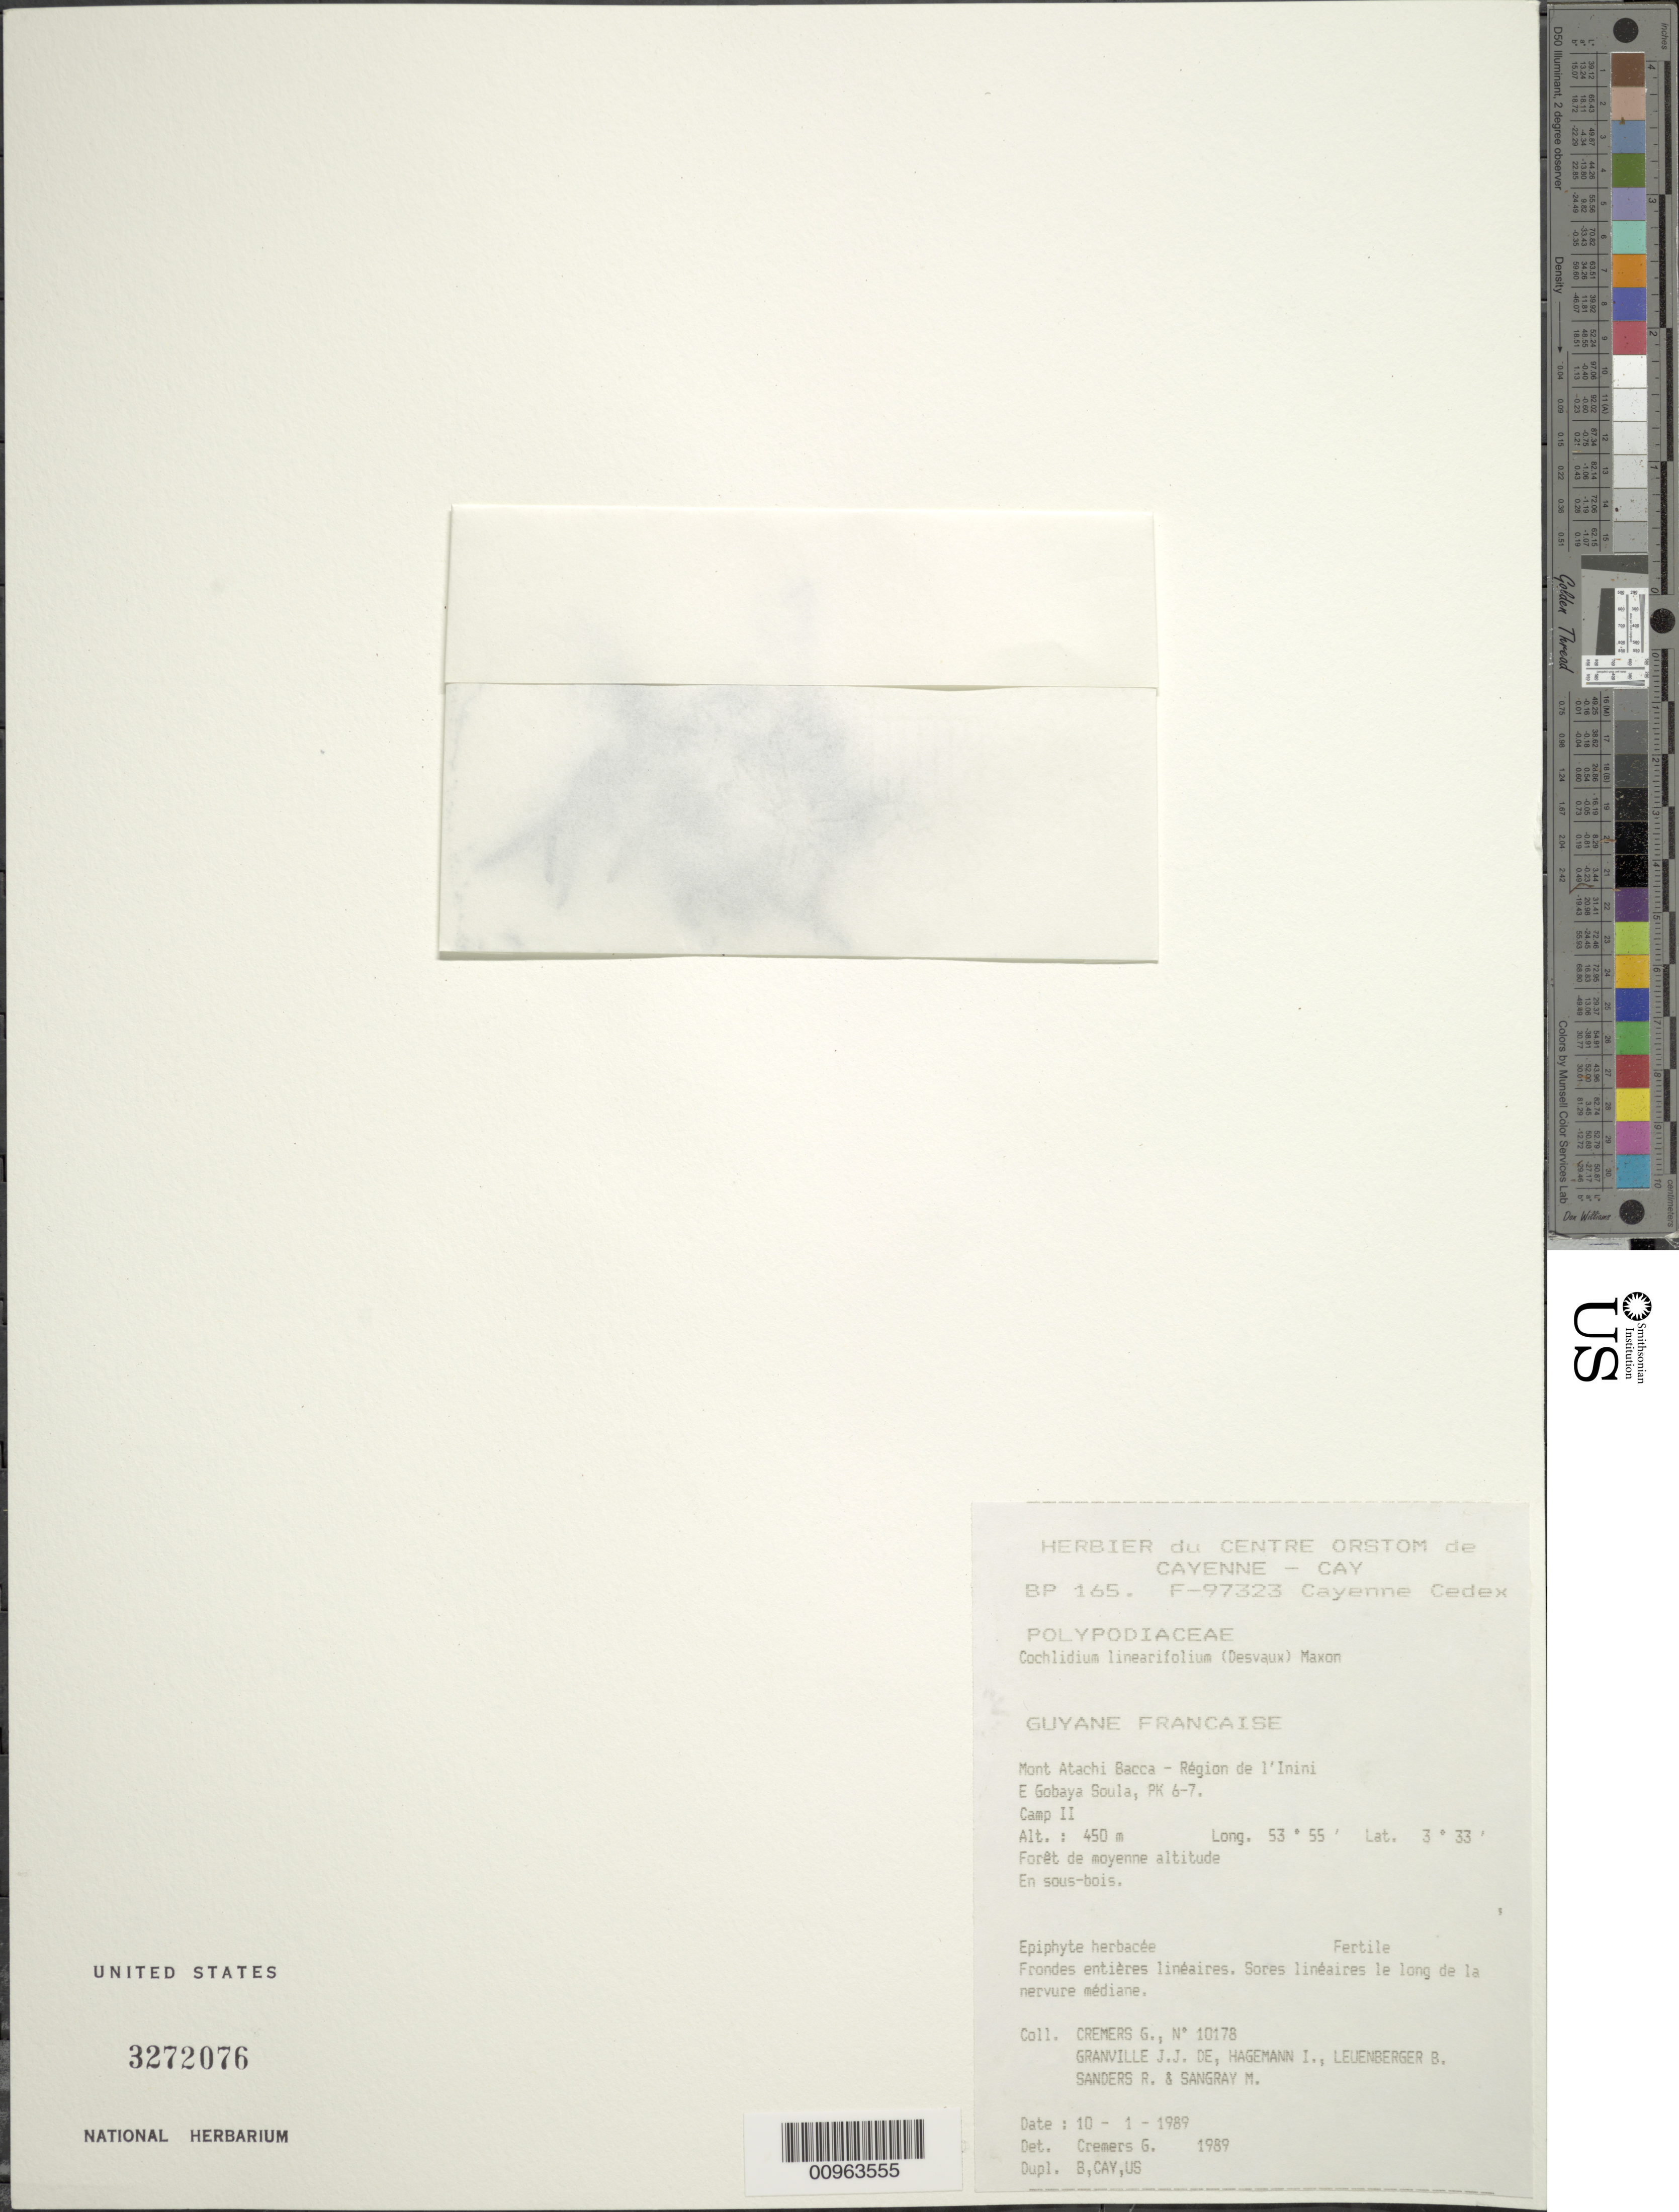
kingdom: Plantae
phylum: Tracheophyta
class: Polypodiopsida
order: Polypodiales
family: Polypodiaceae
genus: Cochlidium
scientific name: Cochlidium linearifolium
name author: (Desv.) Maxon ex C. Chr.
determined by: Cremers, Georges A.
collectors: G. Cremers et al.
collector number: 10178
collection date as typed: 10-Jan-89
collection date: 1989-01-10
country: French Guiana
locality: Mont Atachi Bacca, région de l'Inini, E Gobaya Soula, PK 6-7. Camp II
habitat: Forest, middle altitude; understory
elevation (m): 450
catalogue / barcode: US 3272076